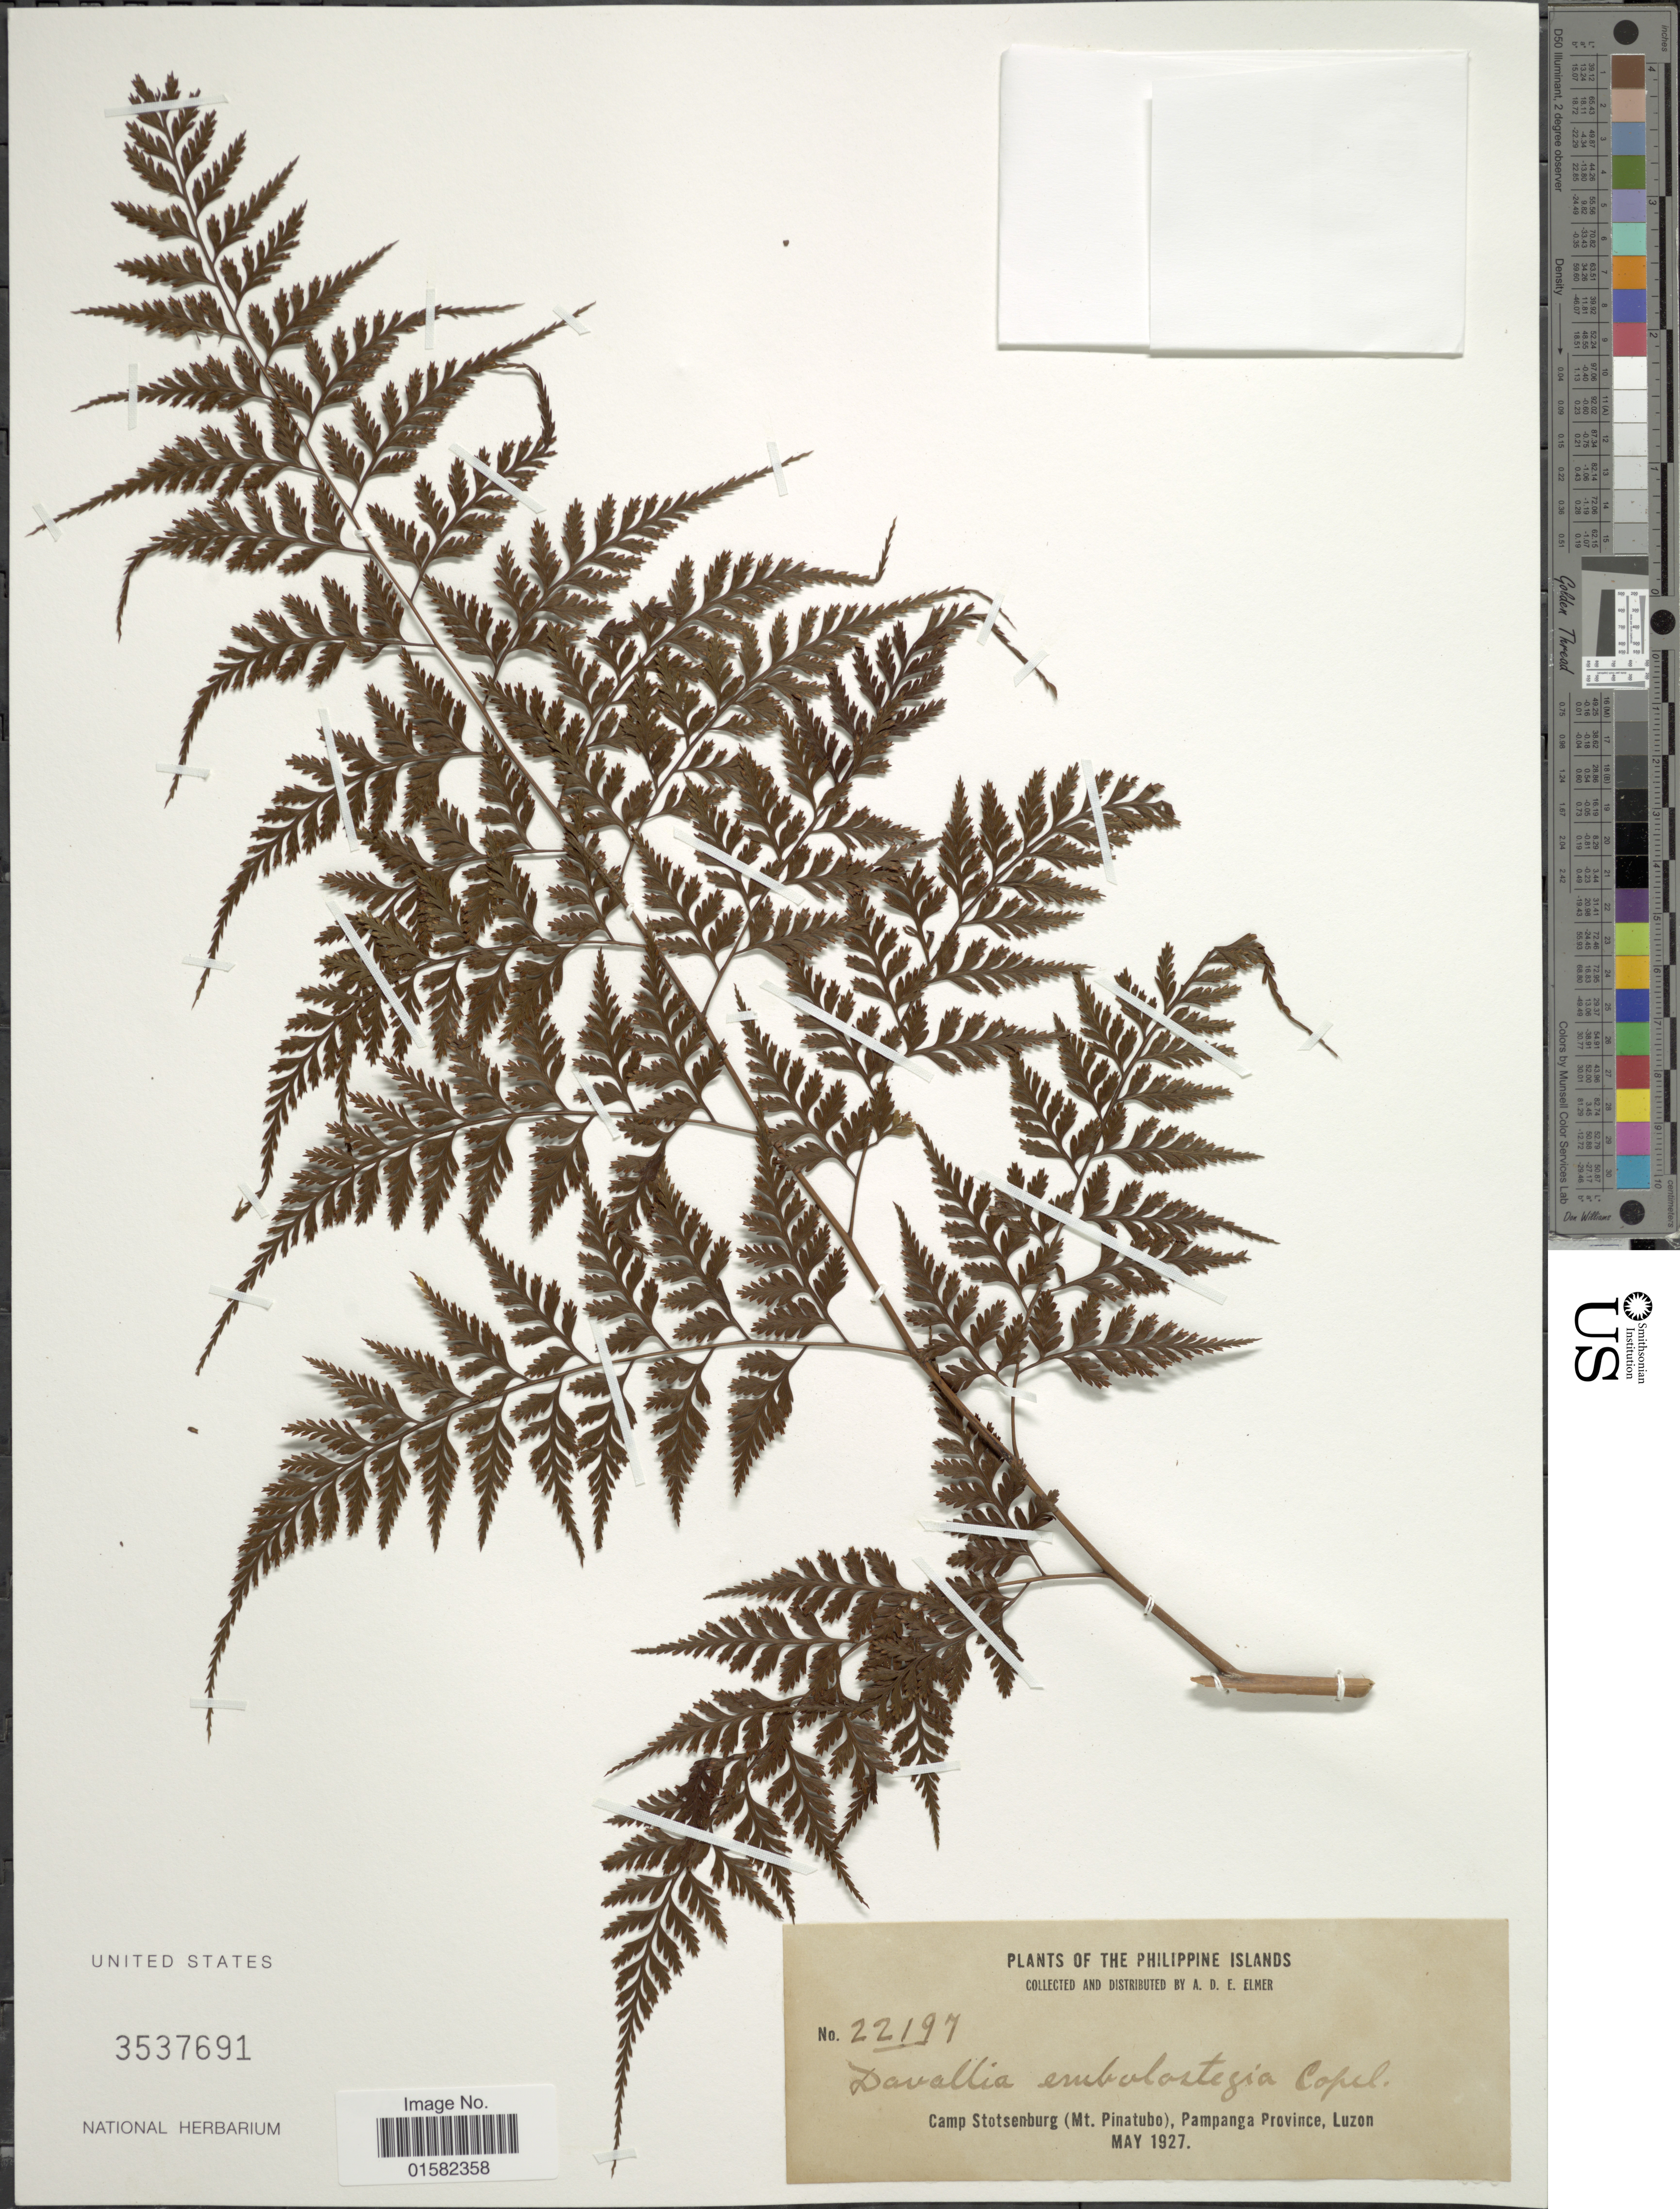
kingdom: Plantae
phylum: Tracheophyta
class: Polypodiopsida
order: Polypodiales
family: Davalliaceae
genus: Wibelia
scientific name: Wibelia embolostegia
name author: (Colla) M. Kato & Tsutsumi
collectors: A. D. E. Elmer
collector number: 22197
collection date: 1927-05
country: Philippines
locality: The Philippine Islands, Camp Stotsenburg (Mt. Pinatubo), Pampamga Province, Luzon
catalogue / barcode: US 3537691